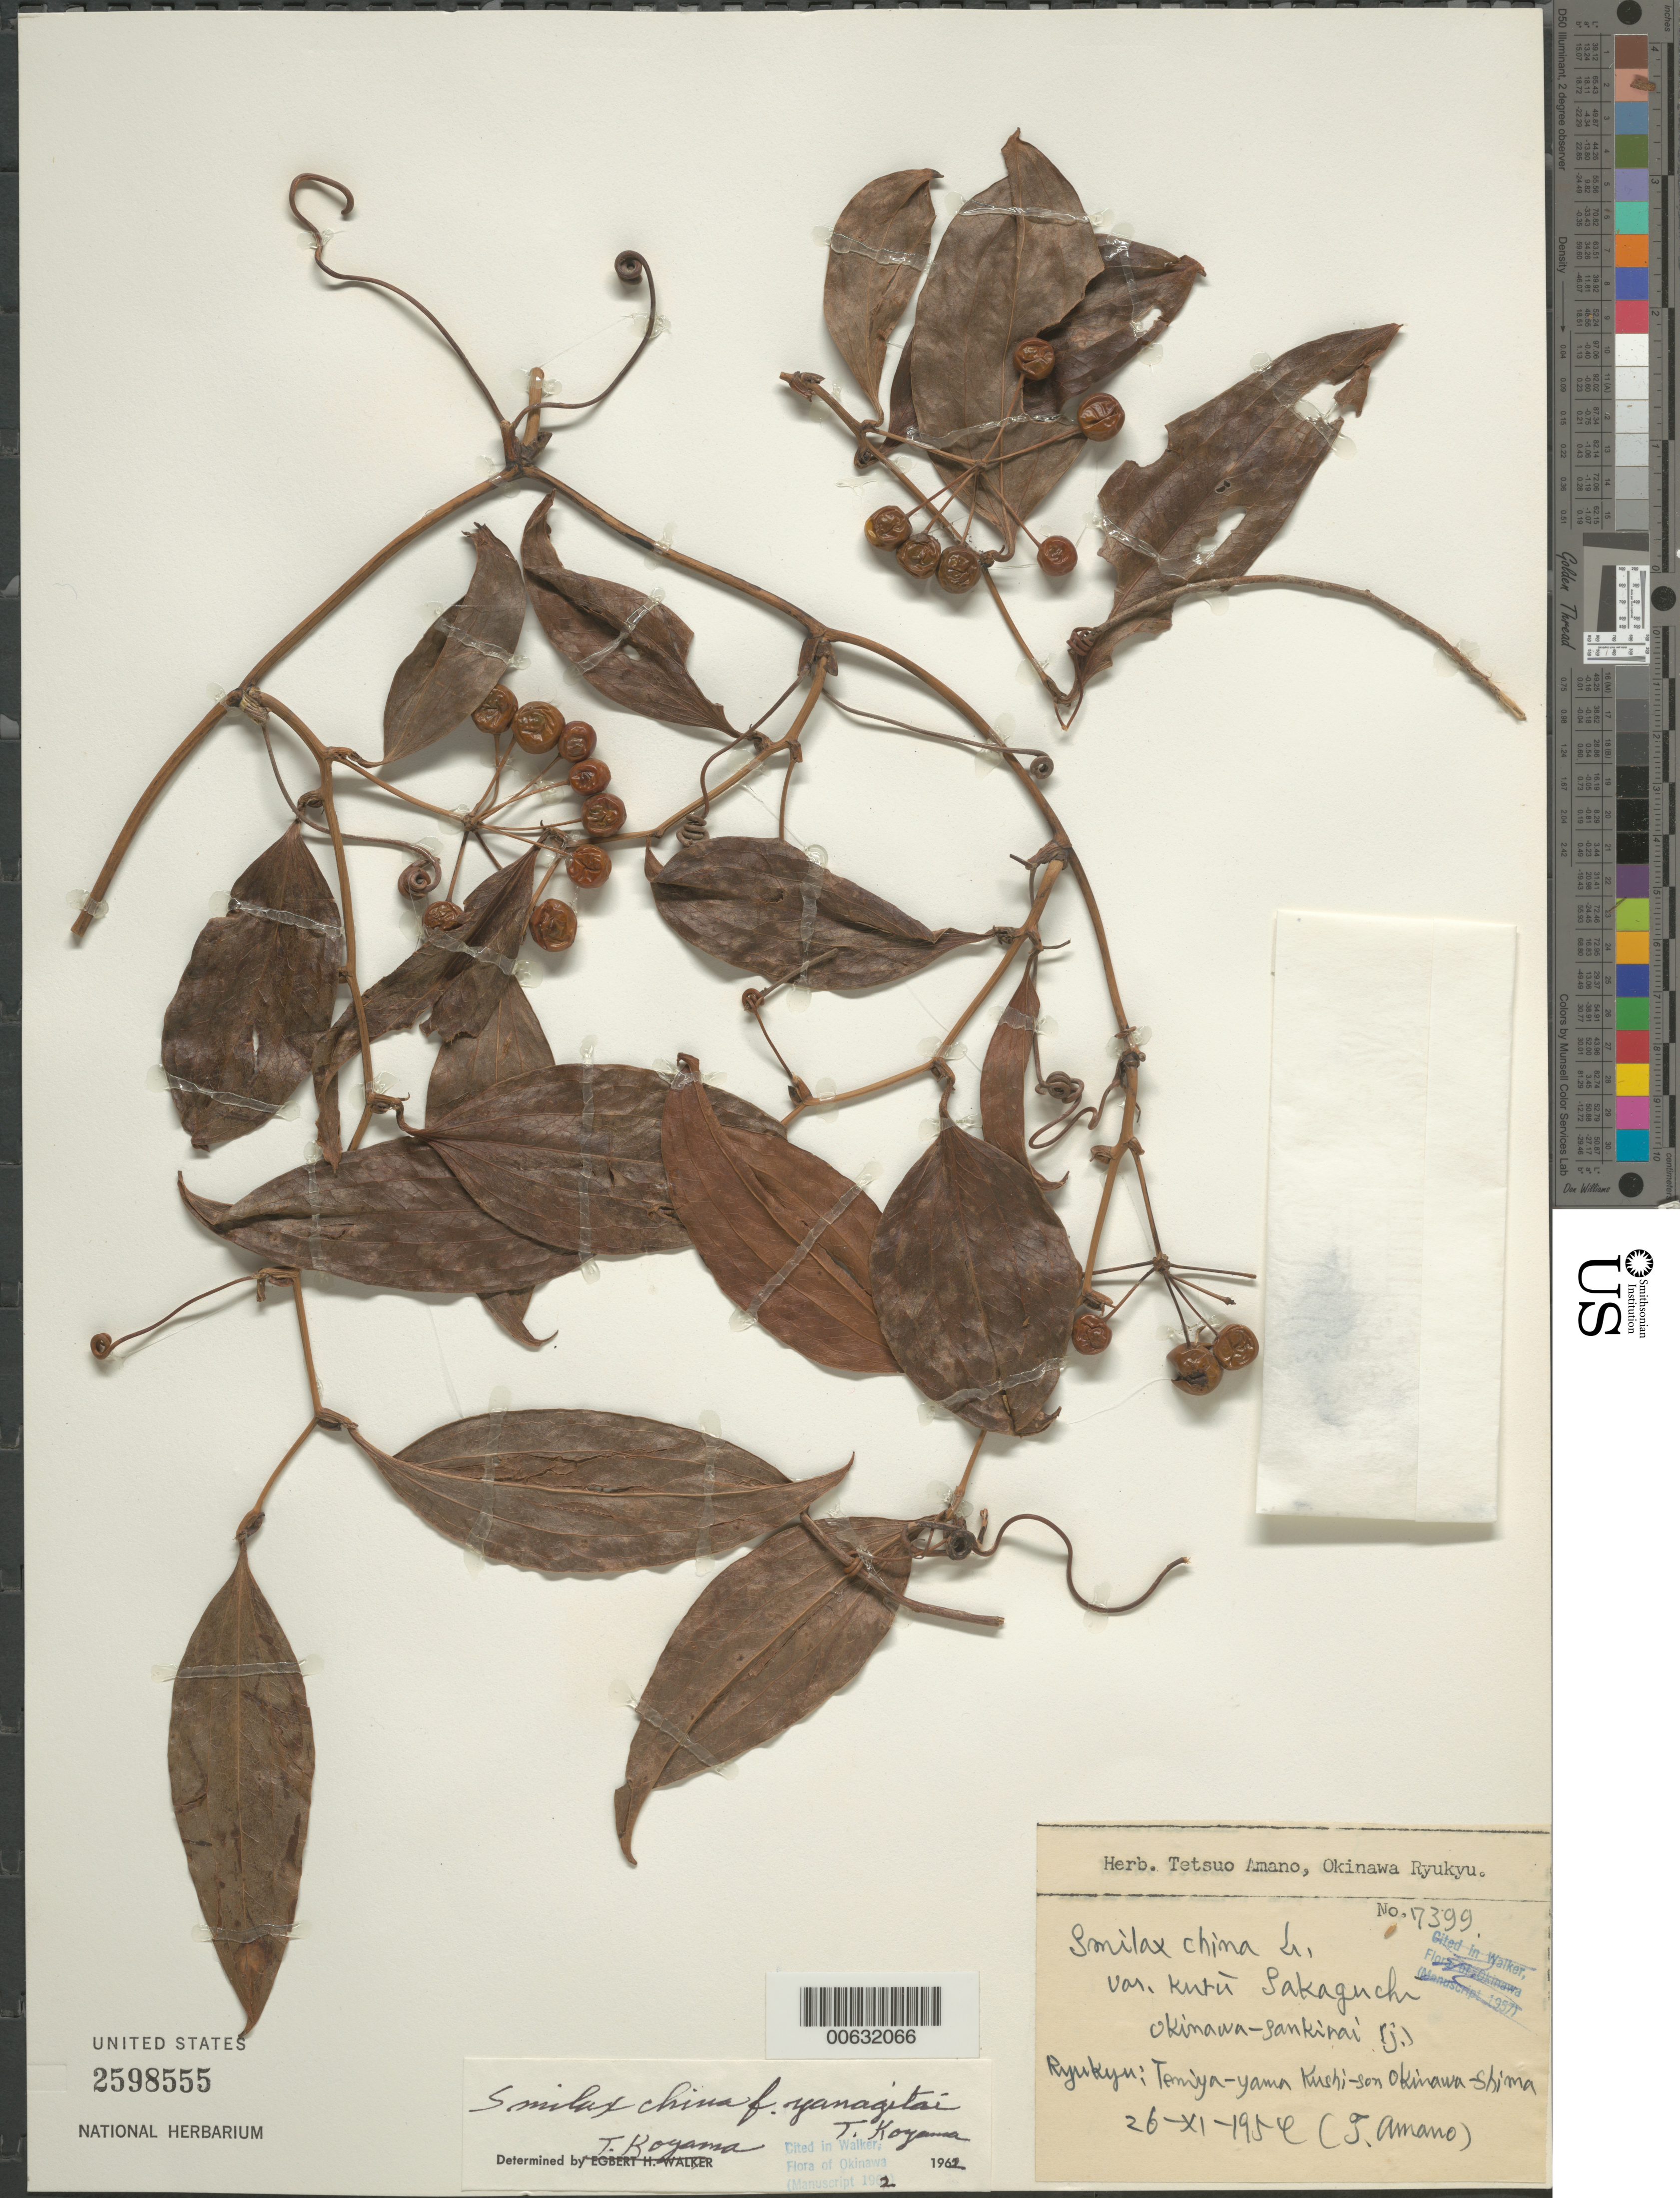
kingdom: Plantae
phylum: Tracheophyta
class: Liliopsida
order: Liliales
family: Smilacaceae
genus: Smilax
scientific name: Smilax china f. yanagitae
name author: T. Koyama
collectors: T. Amano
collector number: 7399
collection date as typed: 26 Nov 1954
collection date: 1954-11-26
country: Japan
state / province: Okinawa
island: Okinawa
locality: Tamiy-yama Kuchi-son, Okinawas-shima [Okinawa Is.]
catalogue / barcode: US 2598555